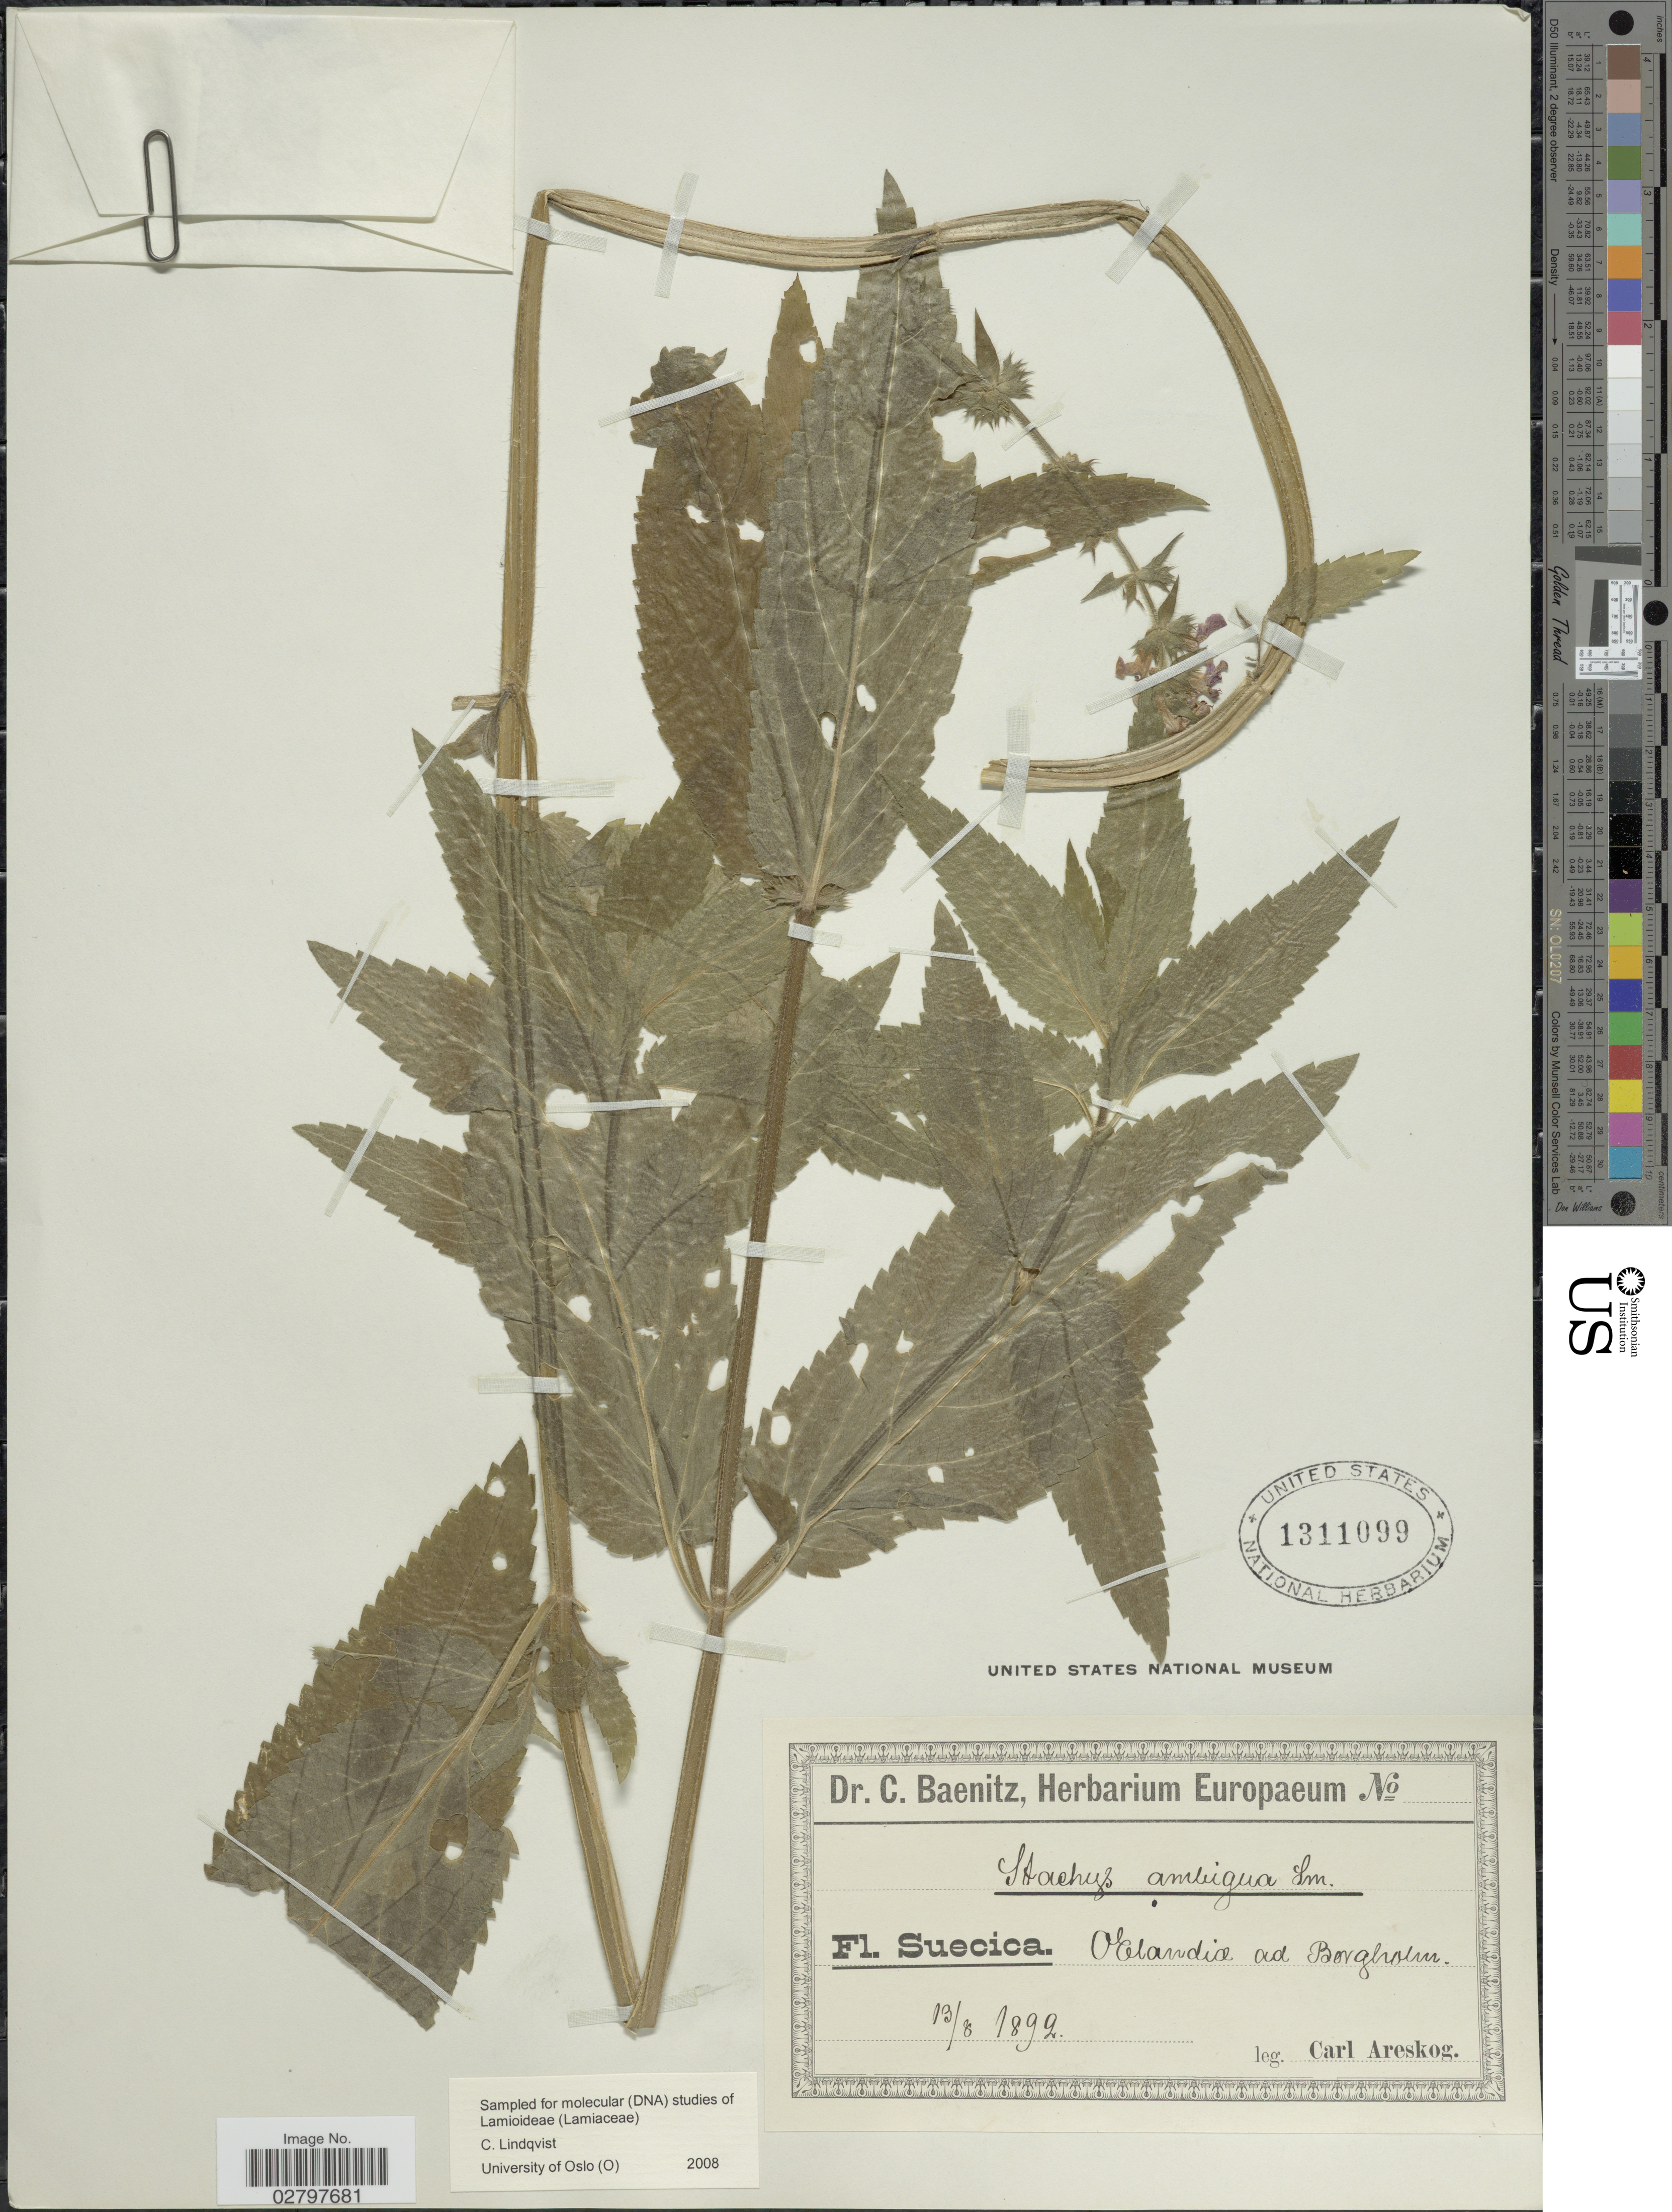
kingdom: Plantae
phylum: Tracheophyta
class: Magnoliopsida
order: Lamiales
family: Lamiaceae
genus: Stachys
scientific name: Stachys ambigua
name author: (A. Gray) Britton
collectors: C. Areskog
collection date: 1892-08-13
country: Sweden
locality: Fl. Suecica. OElandia ad Borgholm.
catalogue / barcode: US 1311099